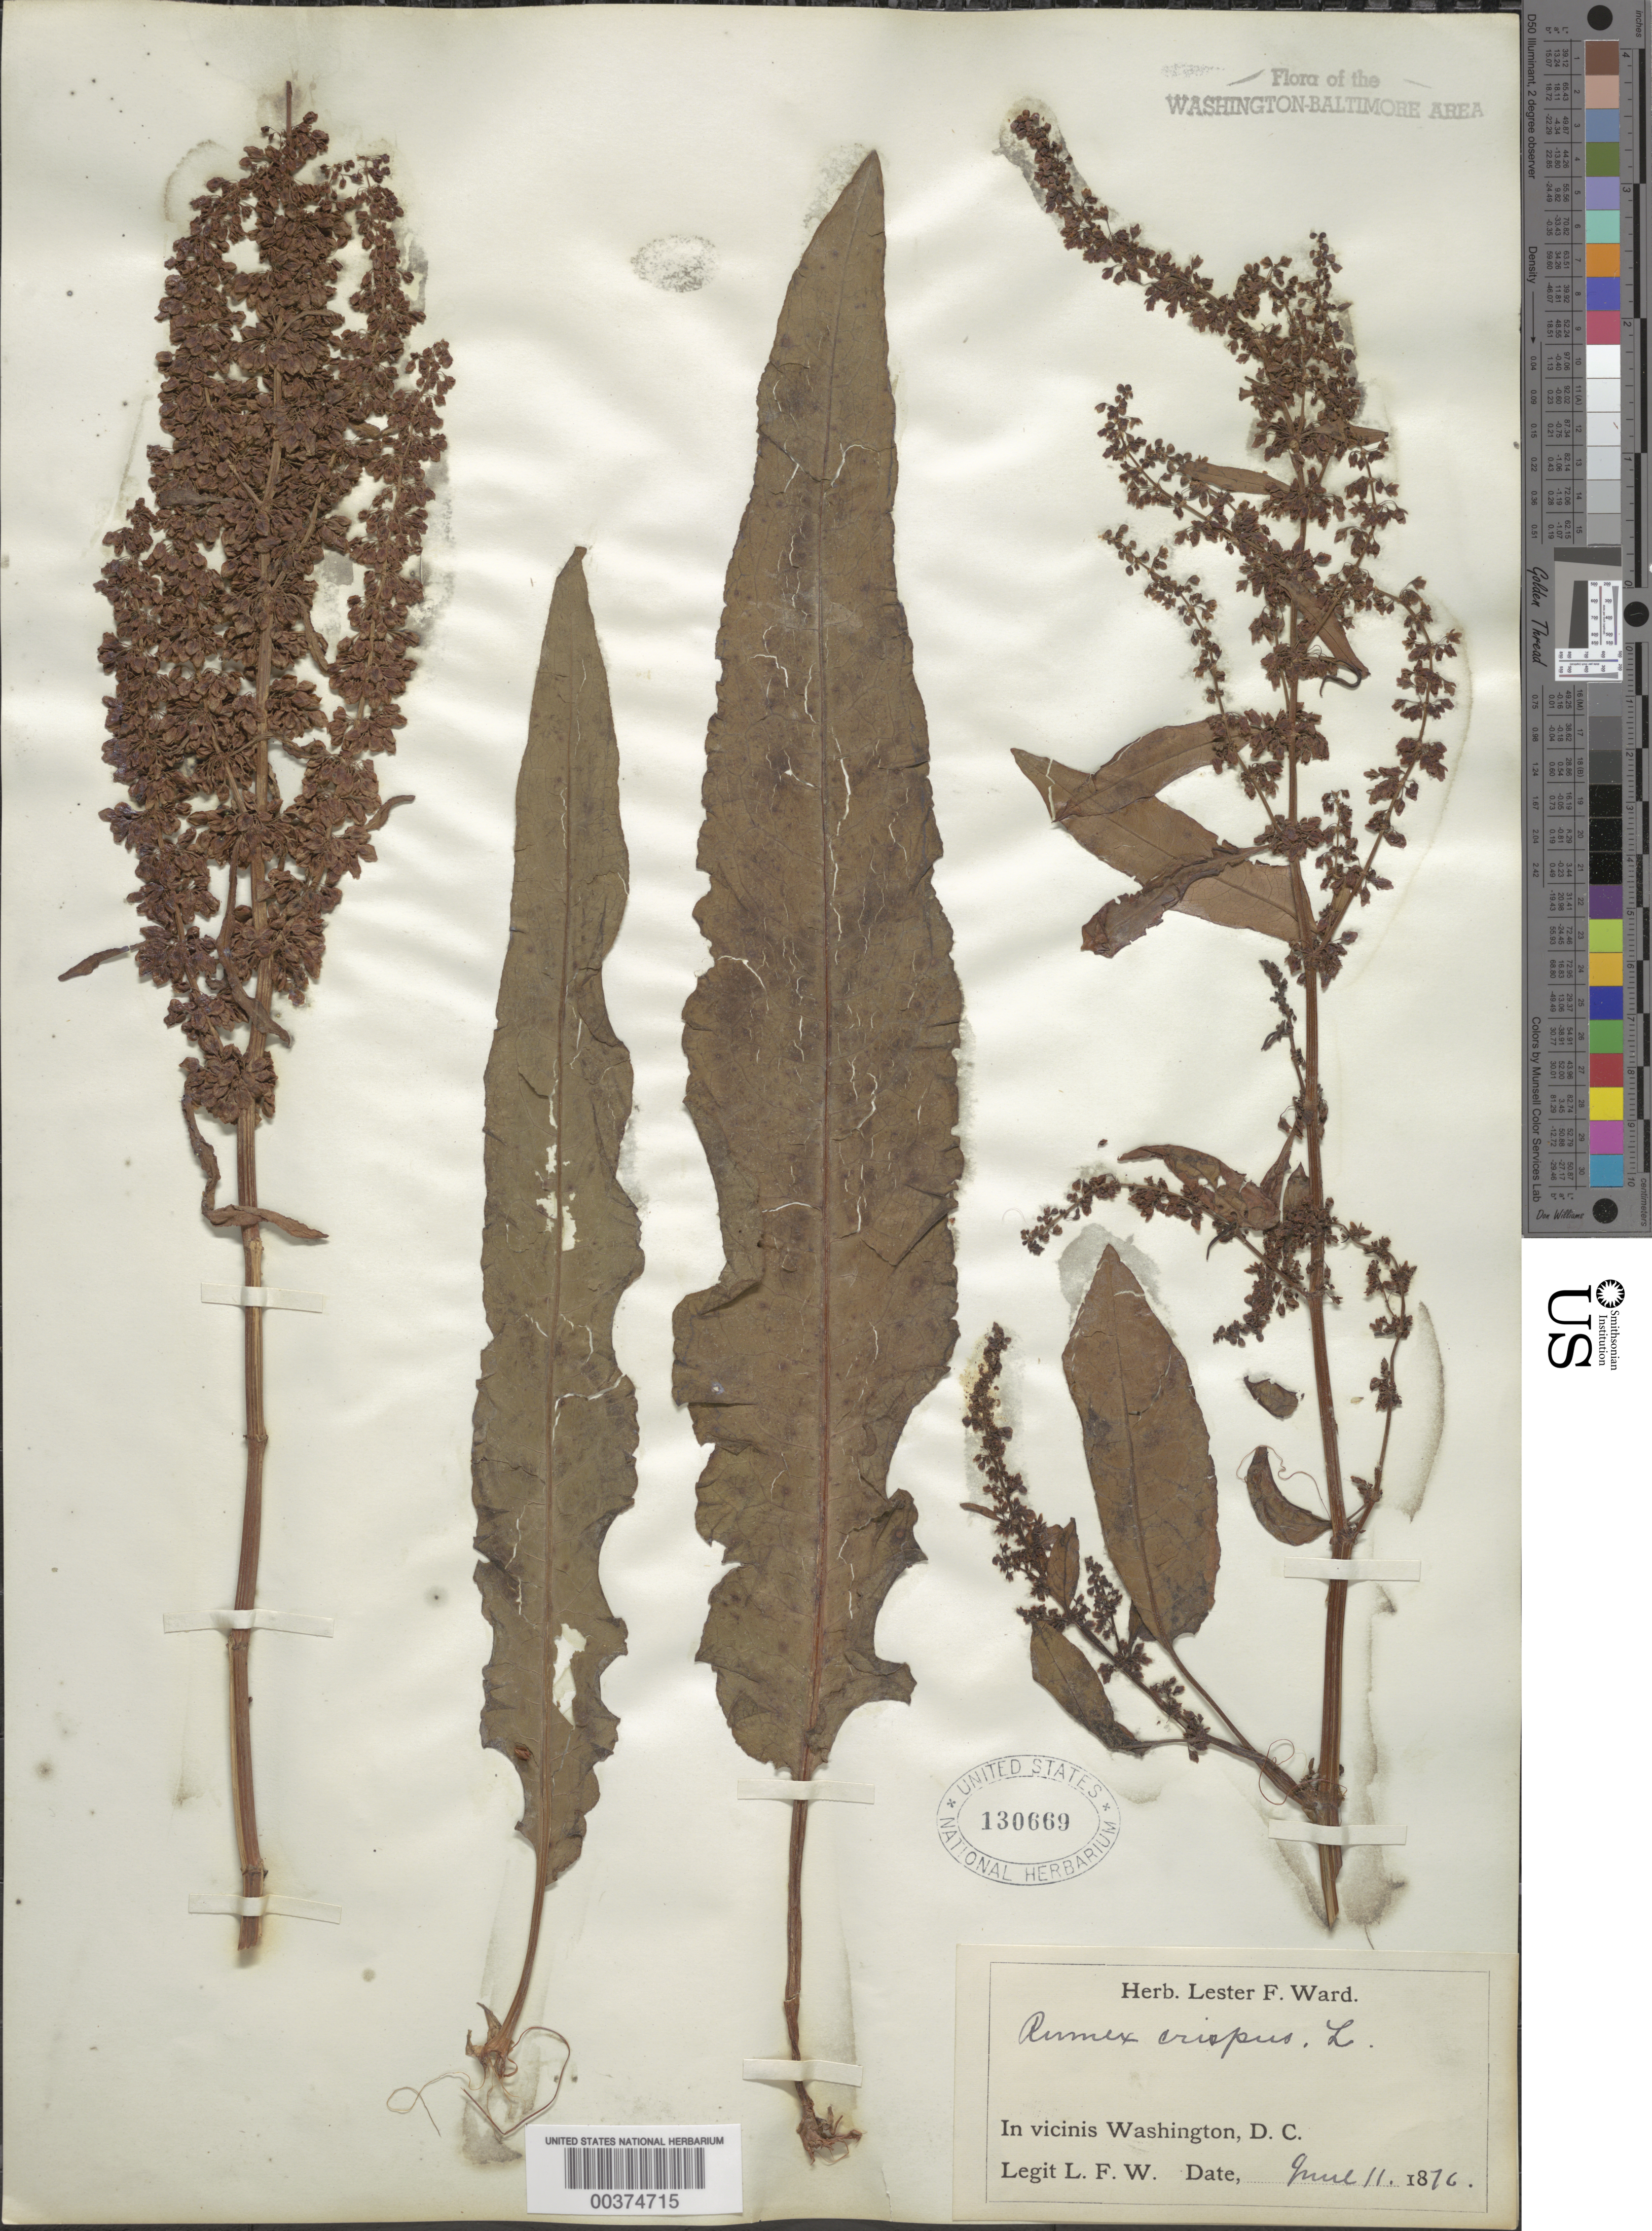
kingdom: Plantae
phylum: Tracheophyta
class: Magnoliopsida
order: Caryophyllales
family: Polygonaceae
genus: Rumex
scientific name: Rumex crispus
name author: L.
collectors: L. F. Ward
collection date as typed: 11 Jun 1876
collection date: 1876-06-11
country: United States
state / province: District of Columbia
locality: Washington DC area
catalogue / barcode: US 130669